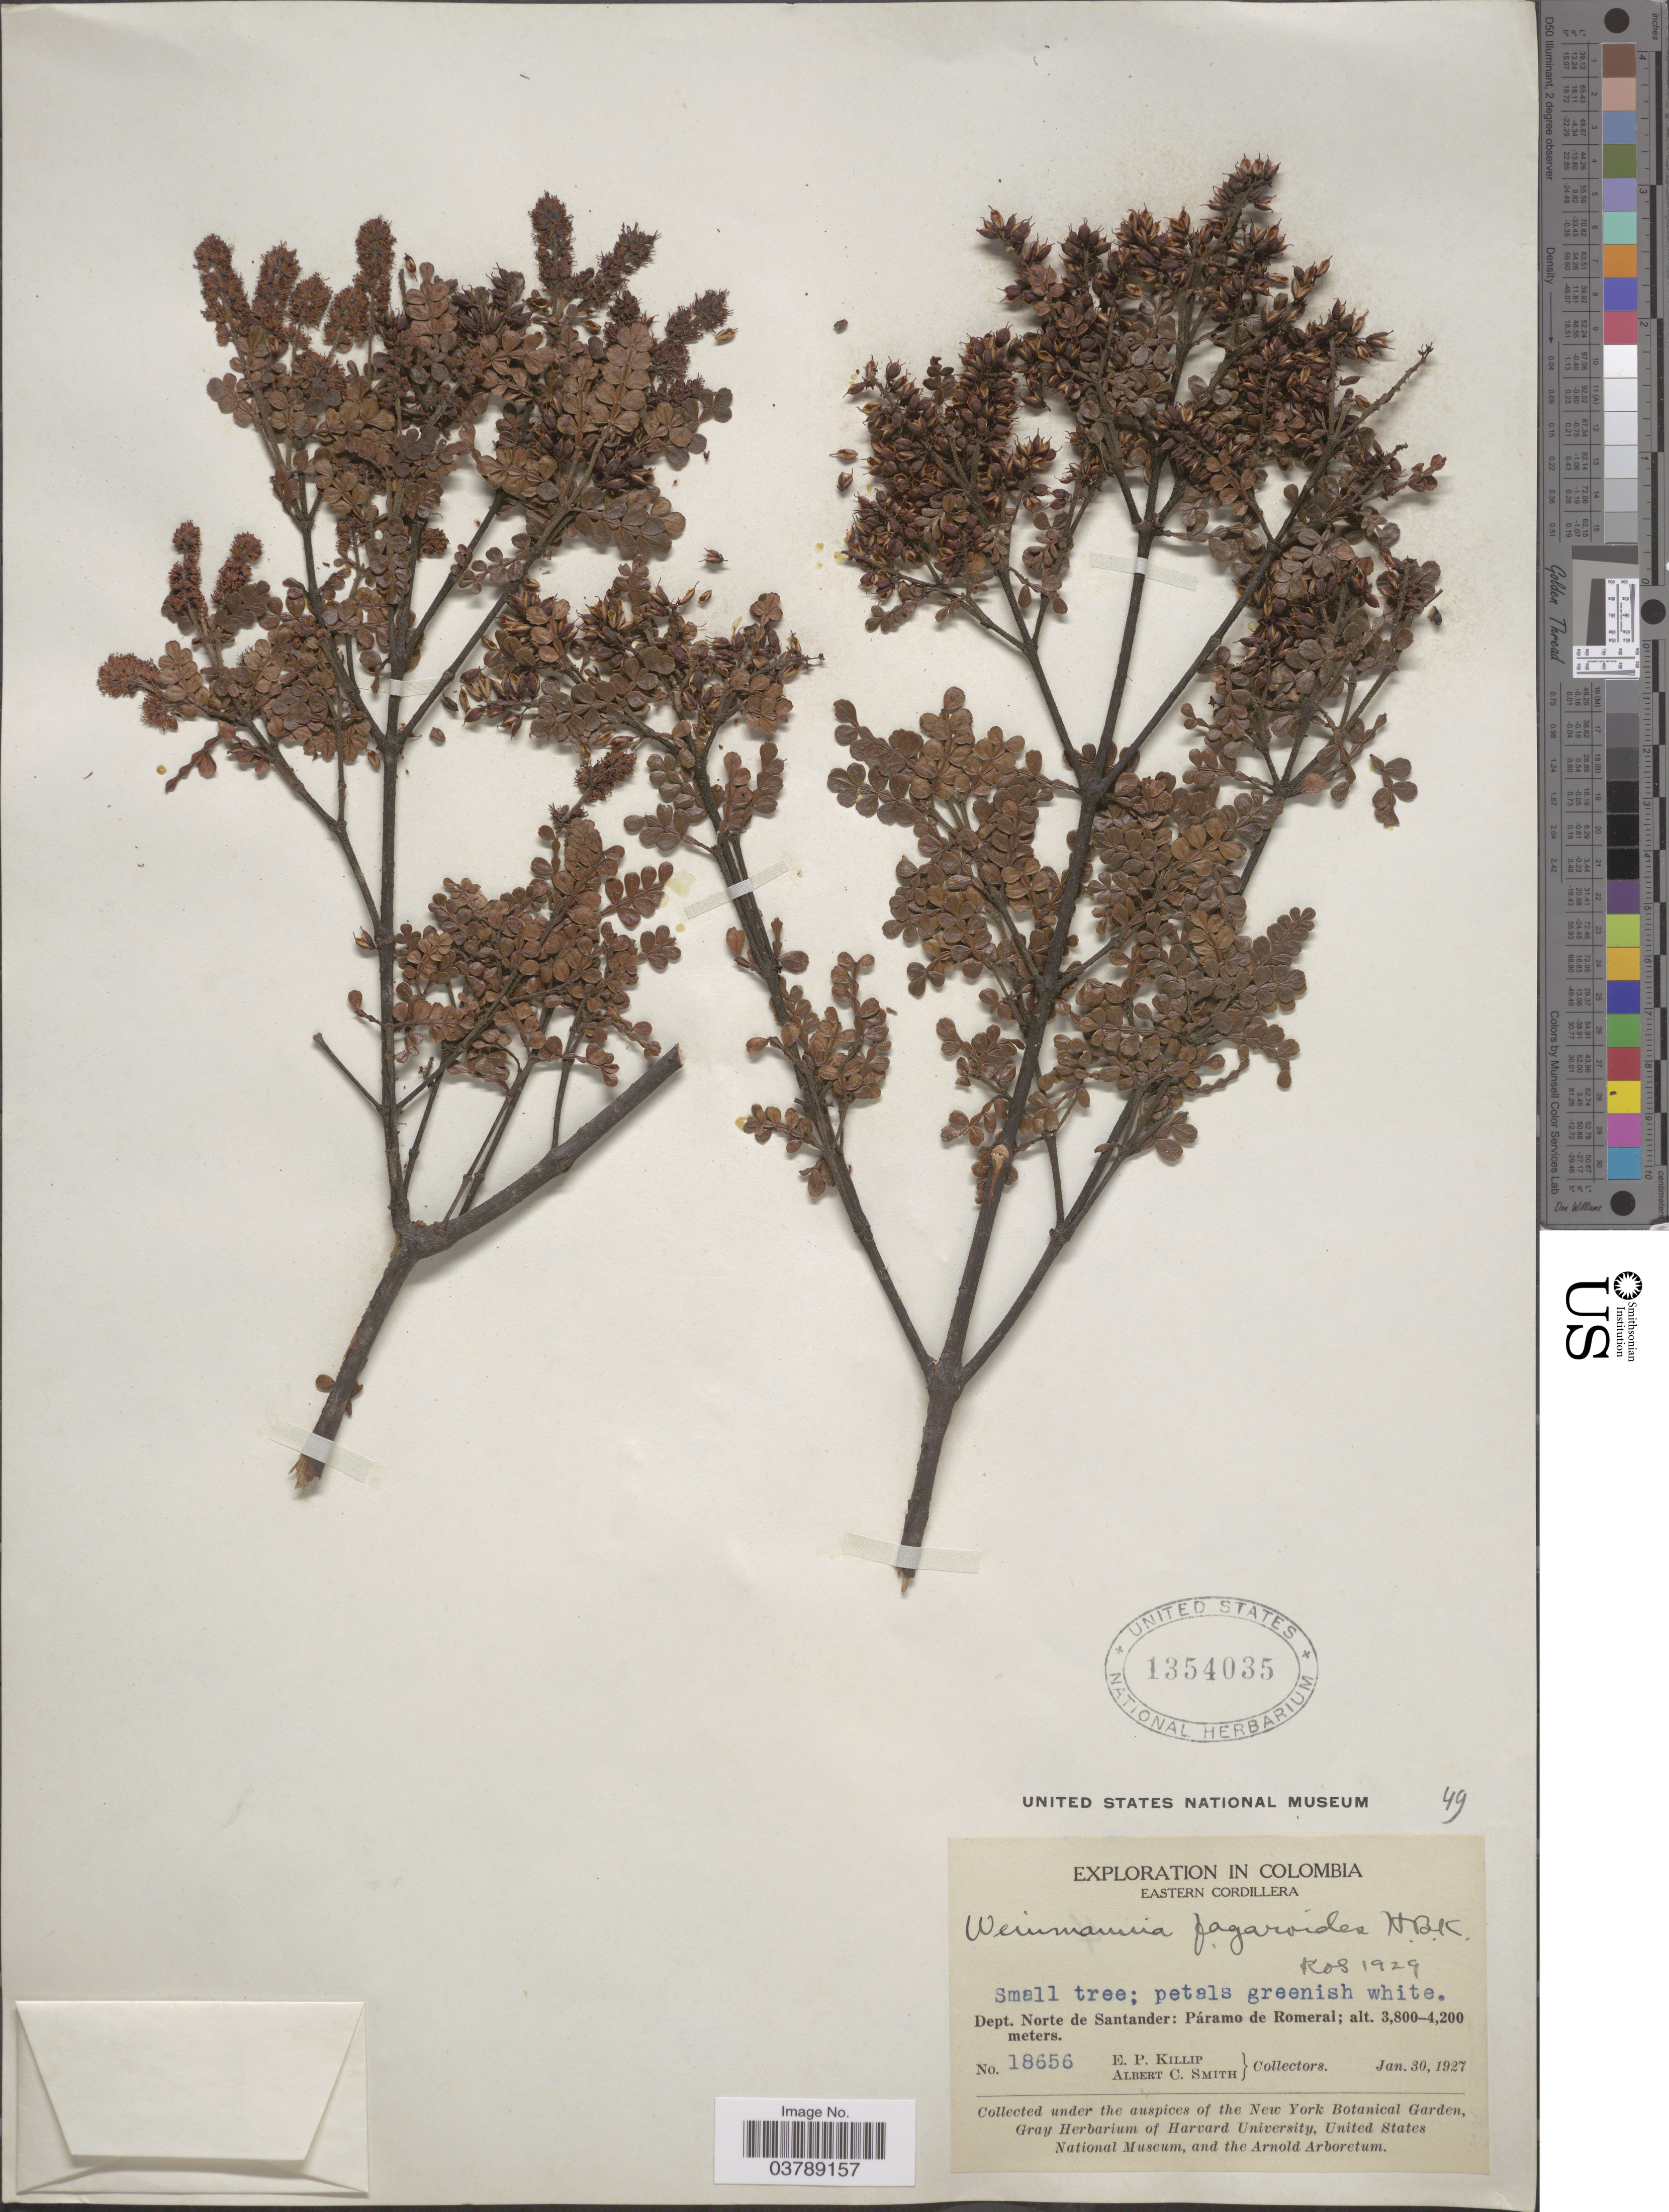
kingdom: Plantae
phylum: Tracheophyta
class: Magnoliopsida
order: Oxalidales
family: Cunoniaceae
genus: Weinmannia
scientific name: Weinmannia fagaroides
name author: Kunth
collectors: E. P. Killip & A. C. Smith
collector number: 18656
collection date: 1927-01-30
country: Colombia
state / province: Norte de Santander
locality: Eastern Cordillera. Dept. Norte de Santander: Páramo de Romeral.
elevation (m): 3800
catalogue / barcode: US 1354035